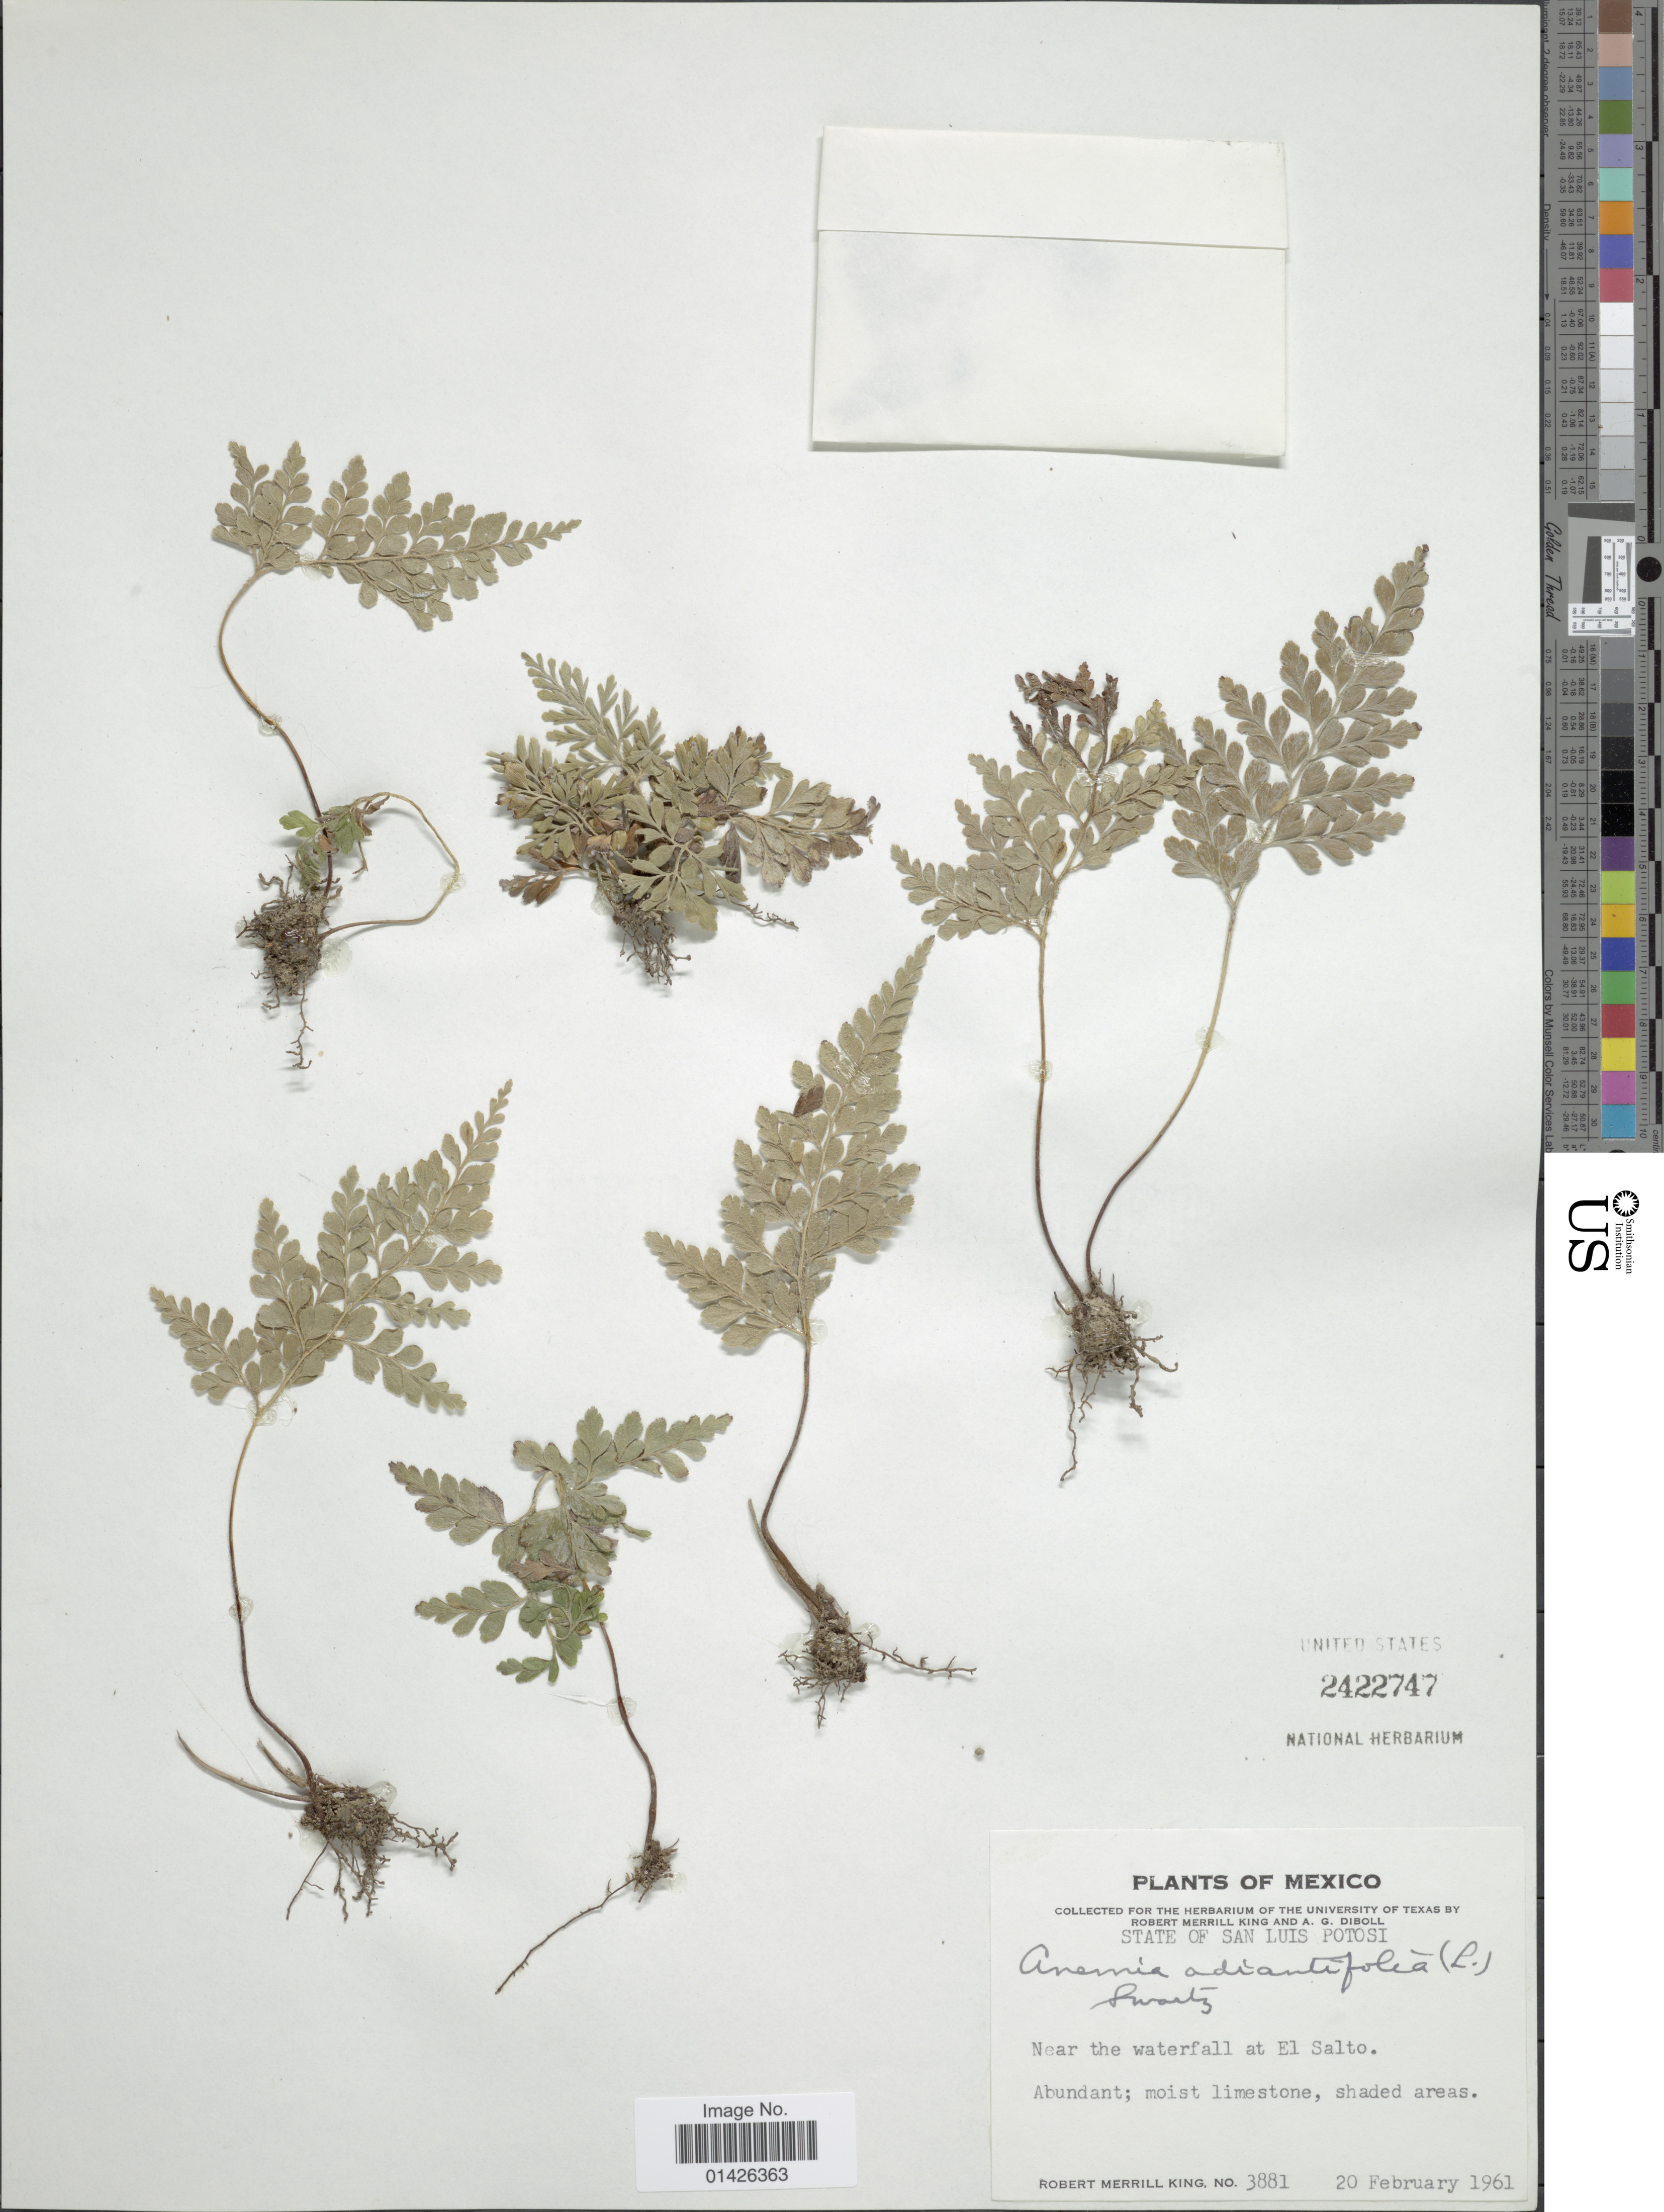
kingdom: Plantae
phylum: Tracheophyta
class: Polypodiopsida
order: Schizaeales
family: Anemiaceae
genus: Anemia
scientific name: Anemia adiantifolia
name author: (L.) Sw.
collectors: R. M. King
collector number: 3881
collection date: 1961-02-20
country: Mexico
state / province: San Luis Potosí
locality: Near the waterfall at El Salto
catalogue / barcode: US 2422747